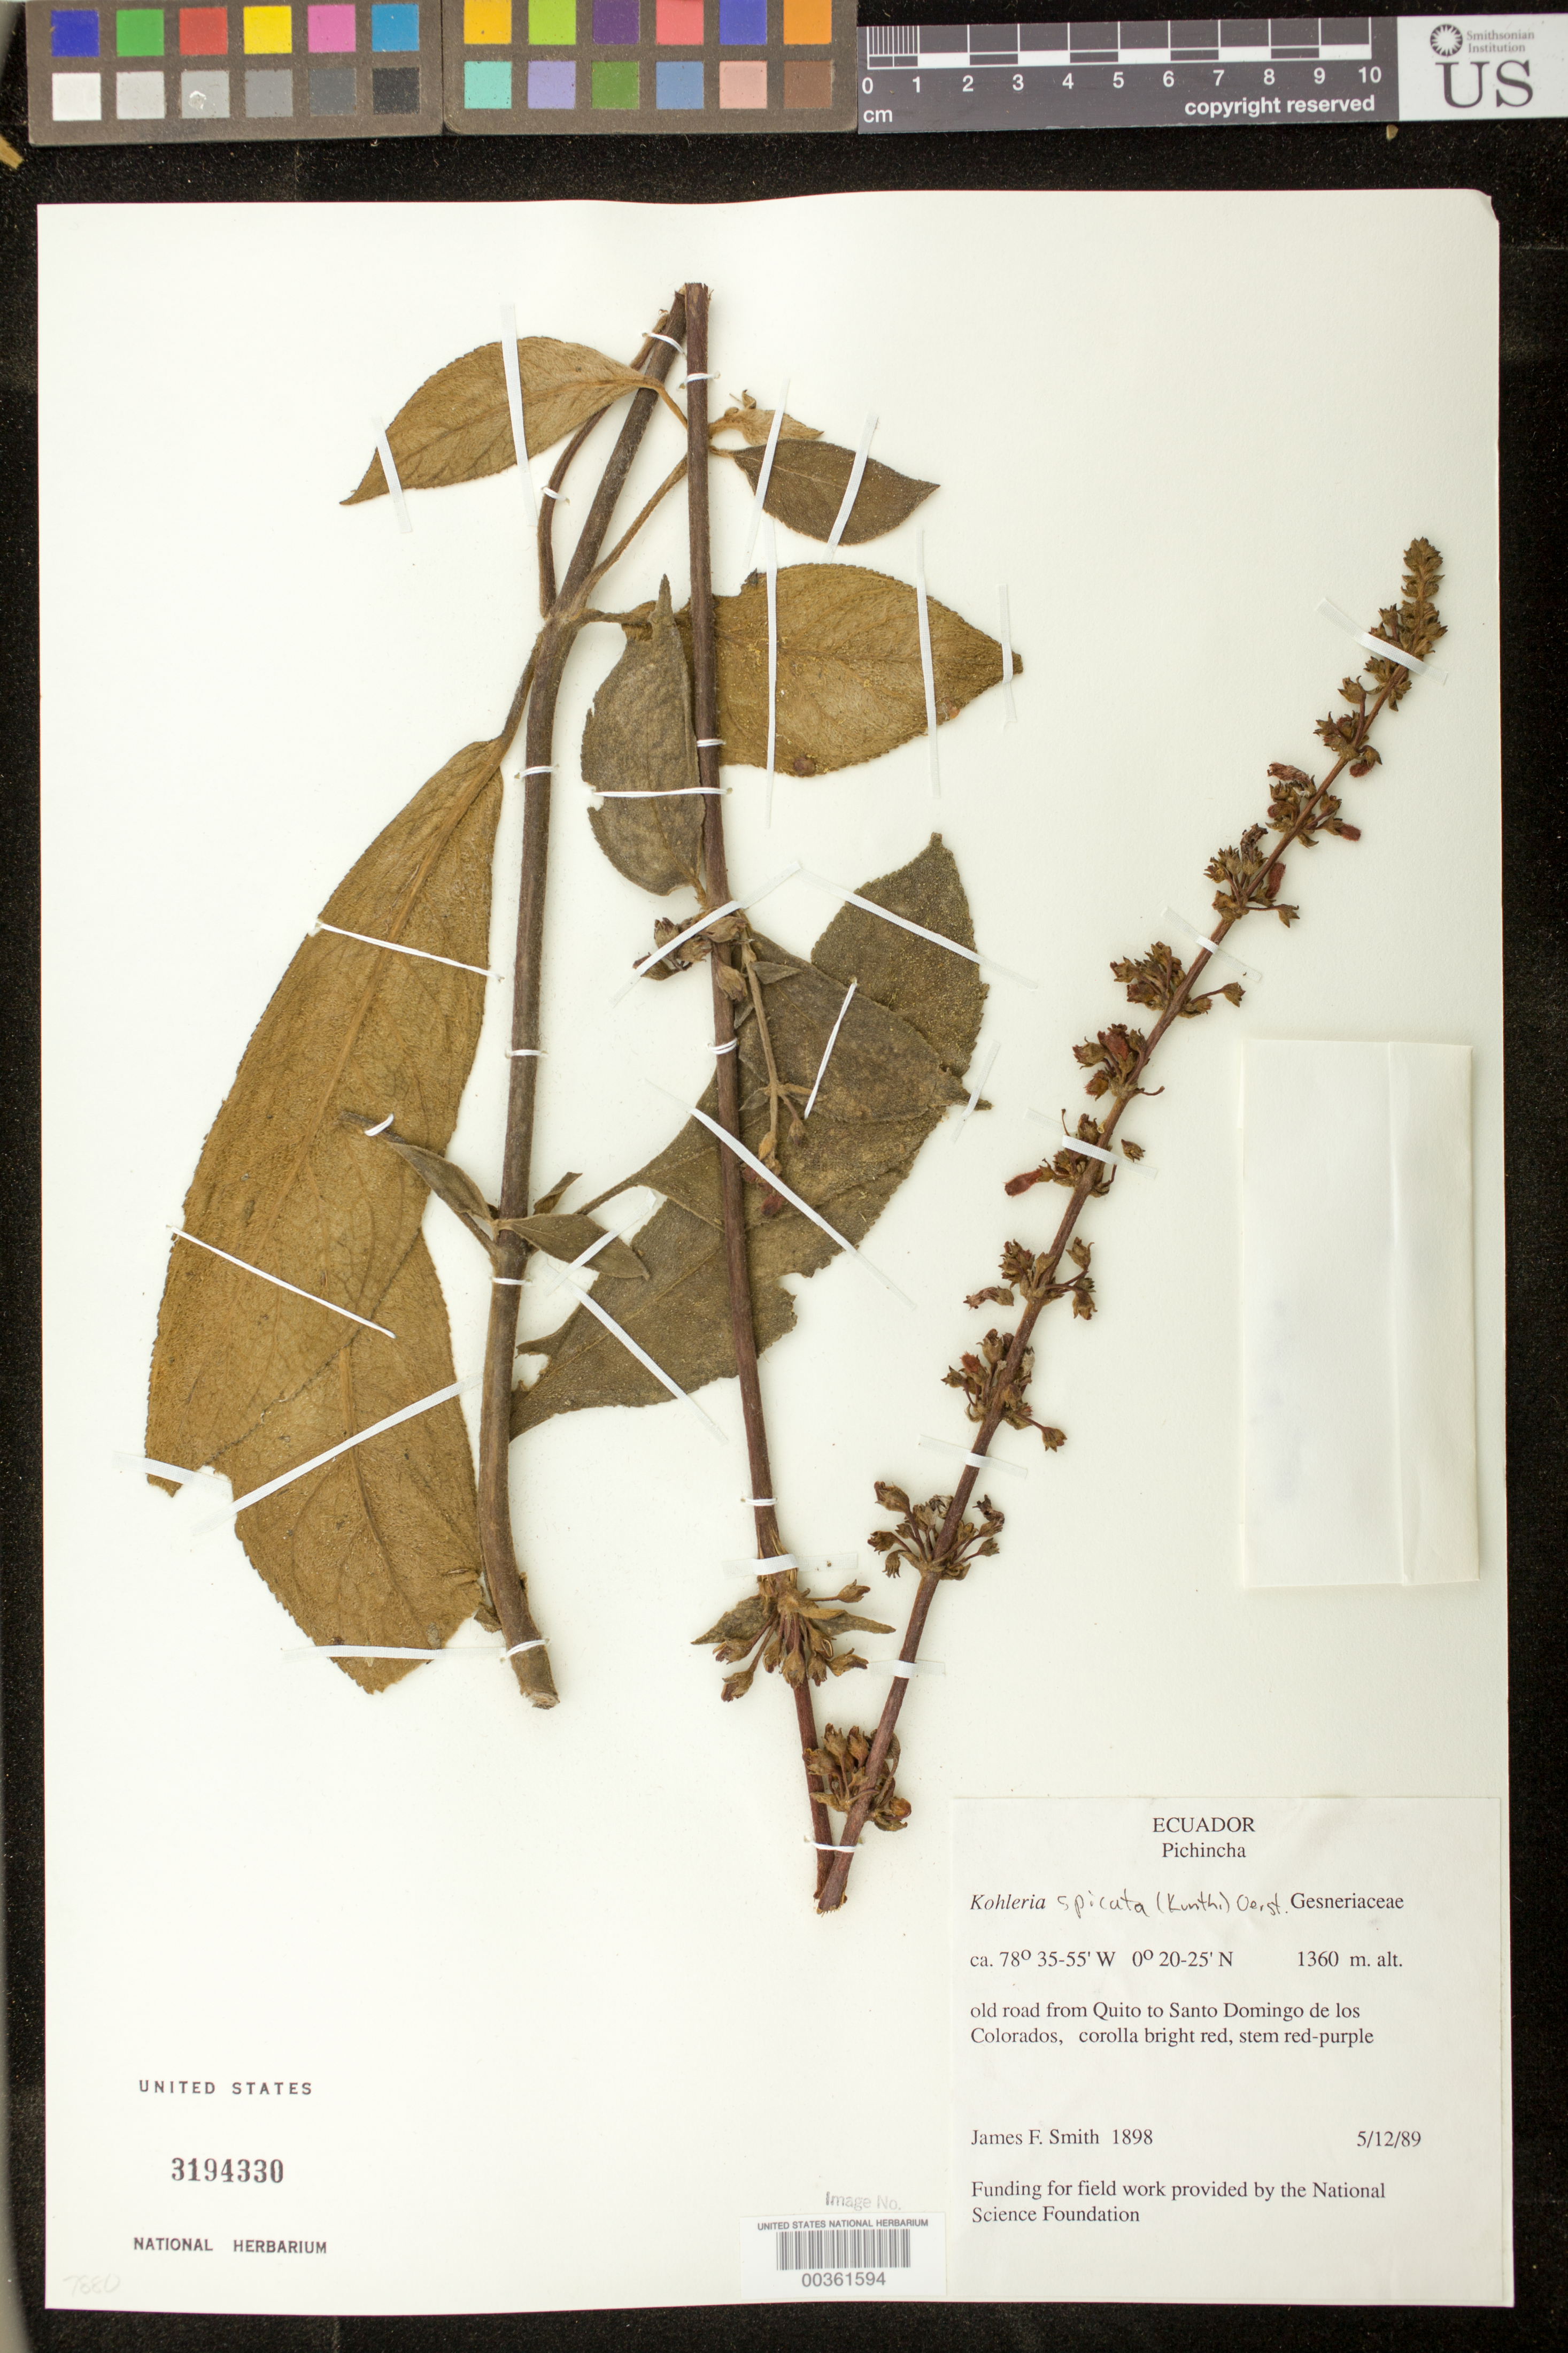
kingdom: Plantae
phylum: Tracheophyta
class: Magnoliopsida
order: Lamiales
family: Gesneriaceae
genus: Kohleria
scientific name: Kohleria spicata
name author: (Kunth) Oerst.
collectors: J. Smith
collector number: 1898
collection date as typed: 12 May 1989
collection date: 1989-05-12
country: Ecuador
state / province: Pichincha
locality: Old road from Quito to Santo Domingo de los Colorados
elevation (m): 1360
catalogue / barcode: US 3194330